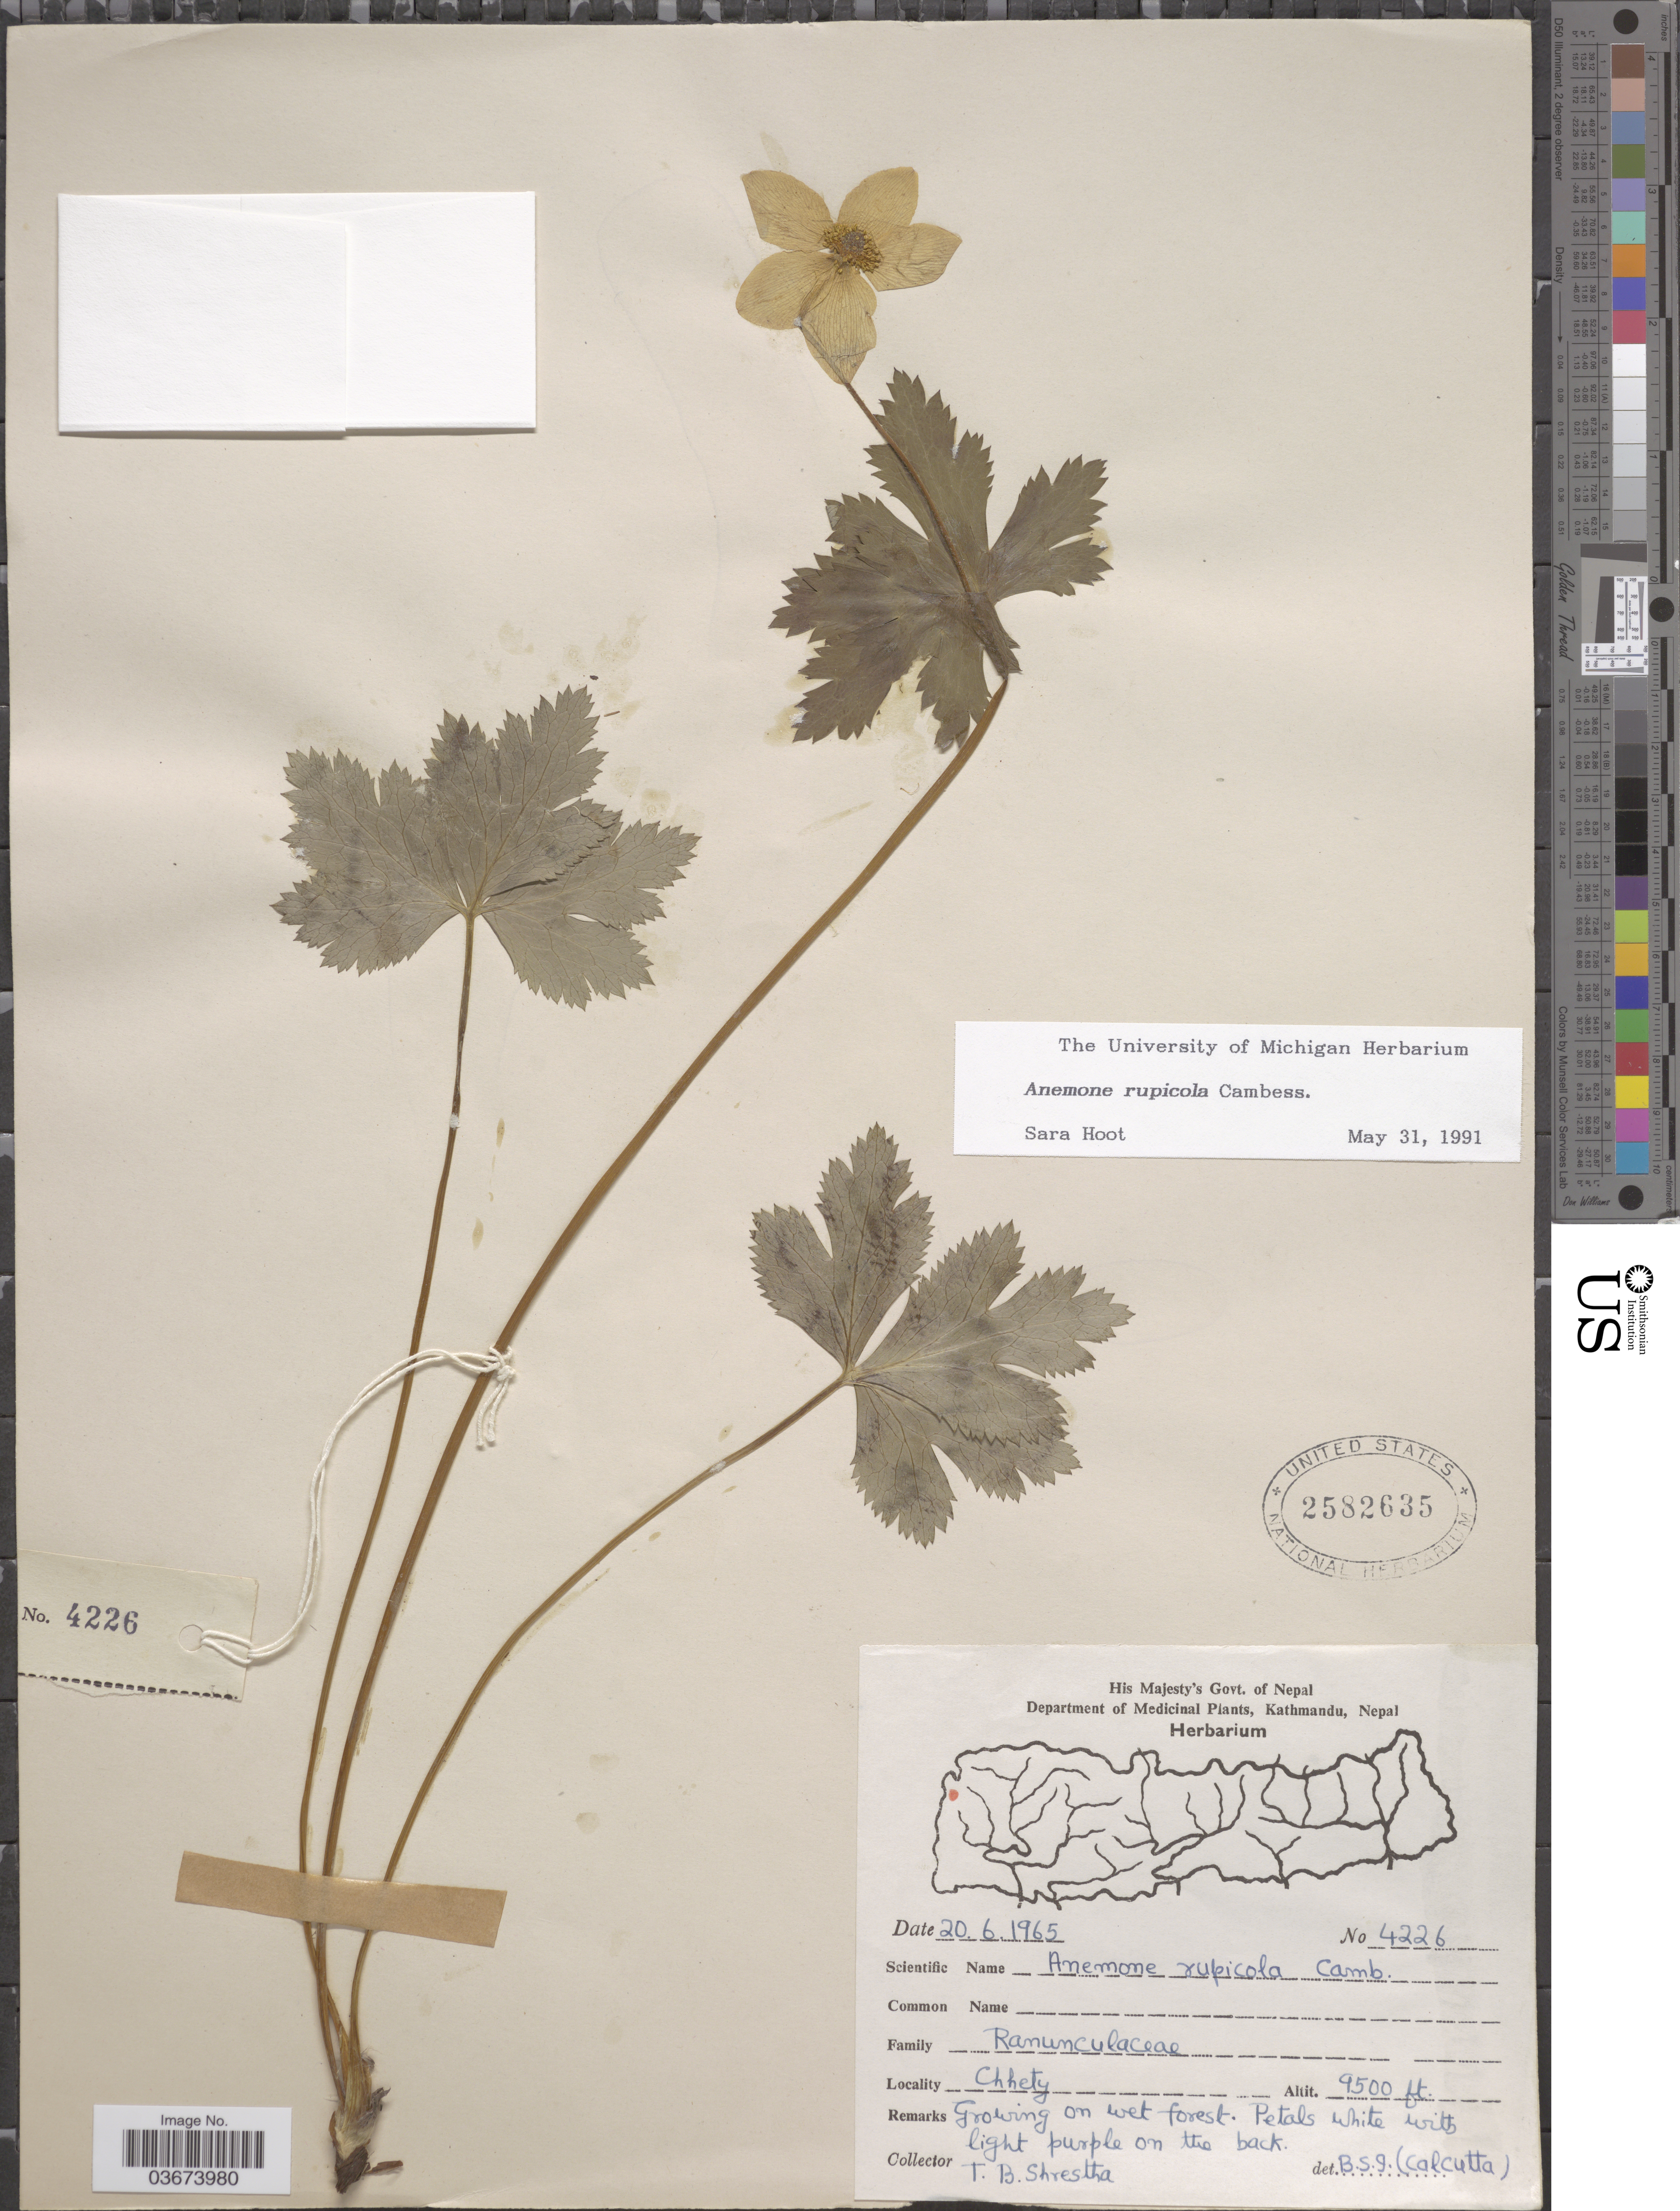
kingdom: Plantae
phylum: Tracheophyta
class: Magnoliopsida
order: Ranunculales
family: Ranunculaceae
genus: Anemone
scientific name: Anemone rupicola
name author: Cambess.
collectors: T. B. Shrestha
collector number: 4226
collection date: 1965-06-20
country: Nepal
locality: Chhety.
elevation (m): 2896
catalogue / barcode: US 2582635